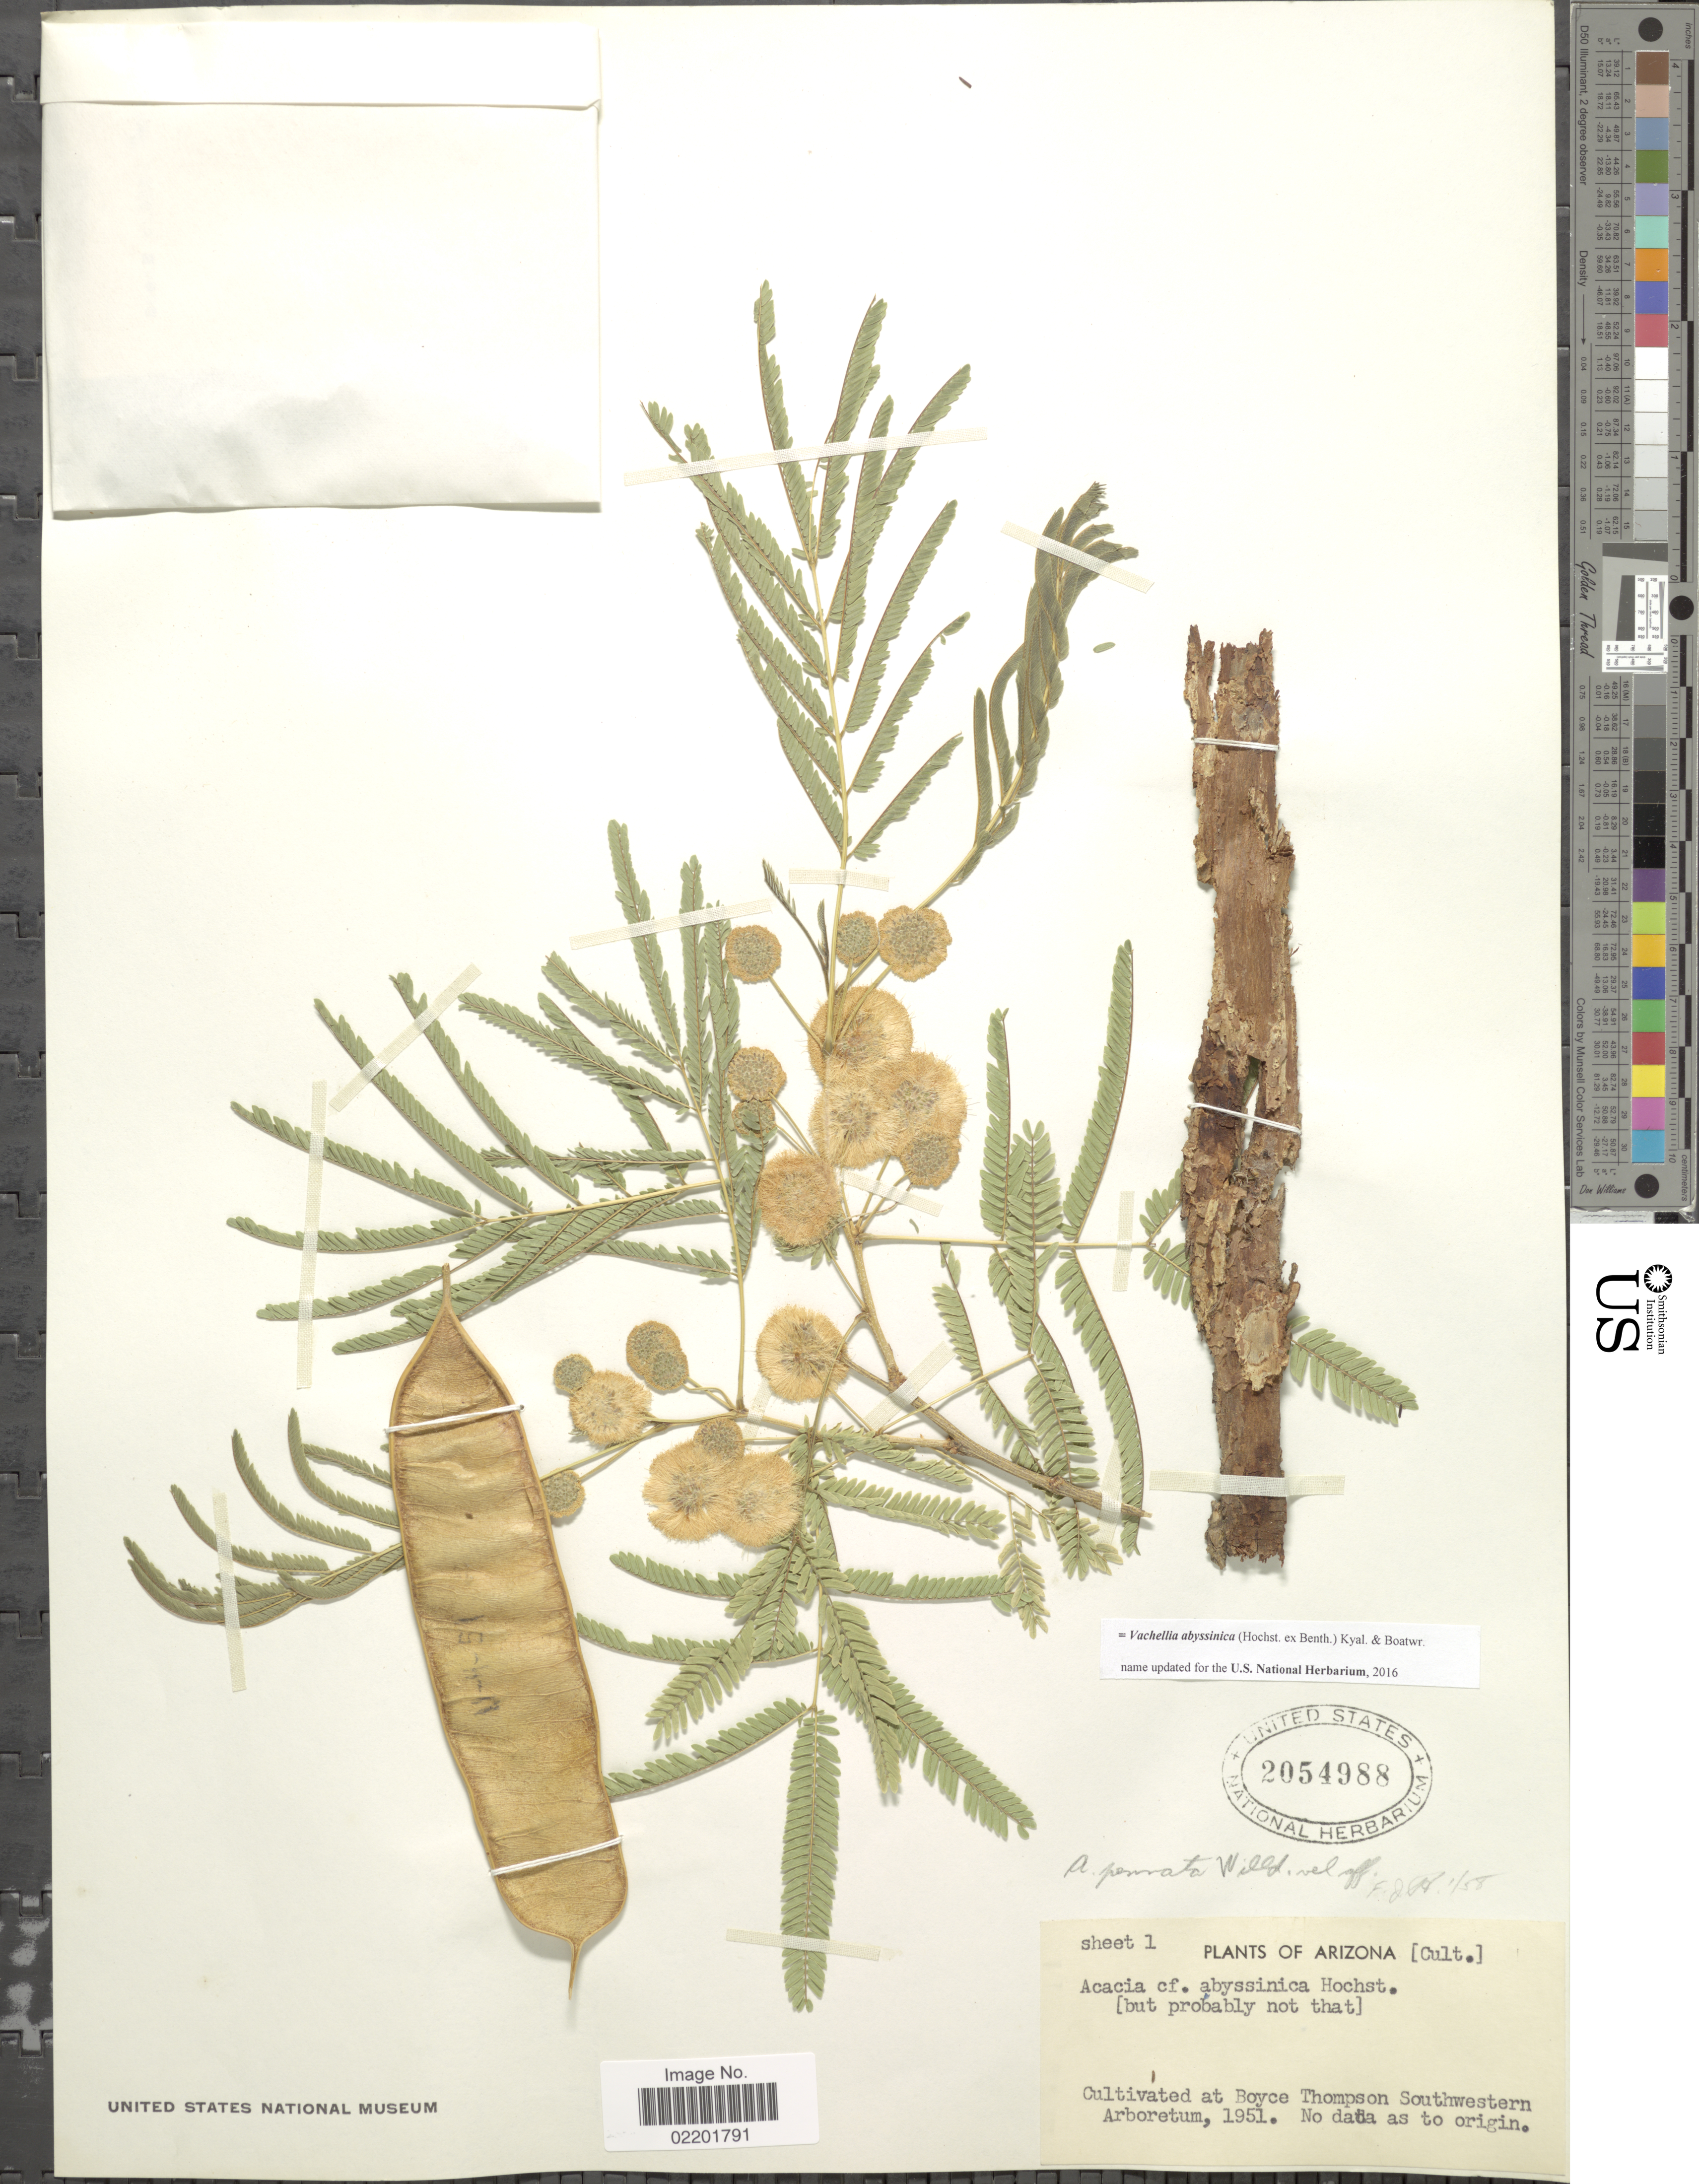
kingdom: Plantae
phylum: Tracheophyta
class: Magnoliopsida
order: Fabales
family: Fabaceae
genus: Vachellia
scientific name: Vachellia abyssinica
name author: (Hochst. ex Benth.) Kyal. & Boatwr.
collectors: Boyce Thompson Southwestern Arboretum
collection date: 1951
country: United States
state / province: Arizona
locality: Boyce Thompson Southwestern Arboretum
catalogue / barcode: US 2054988